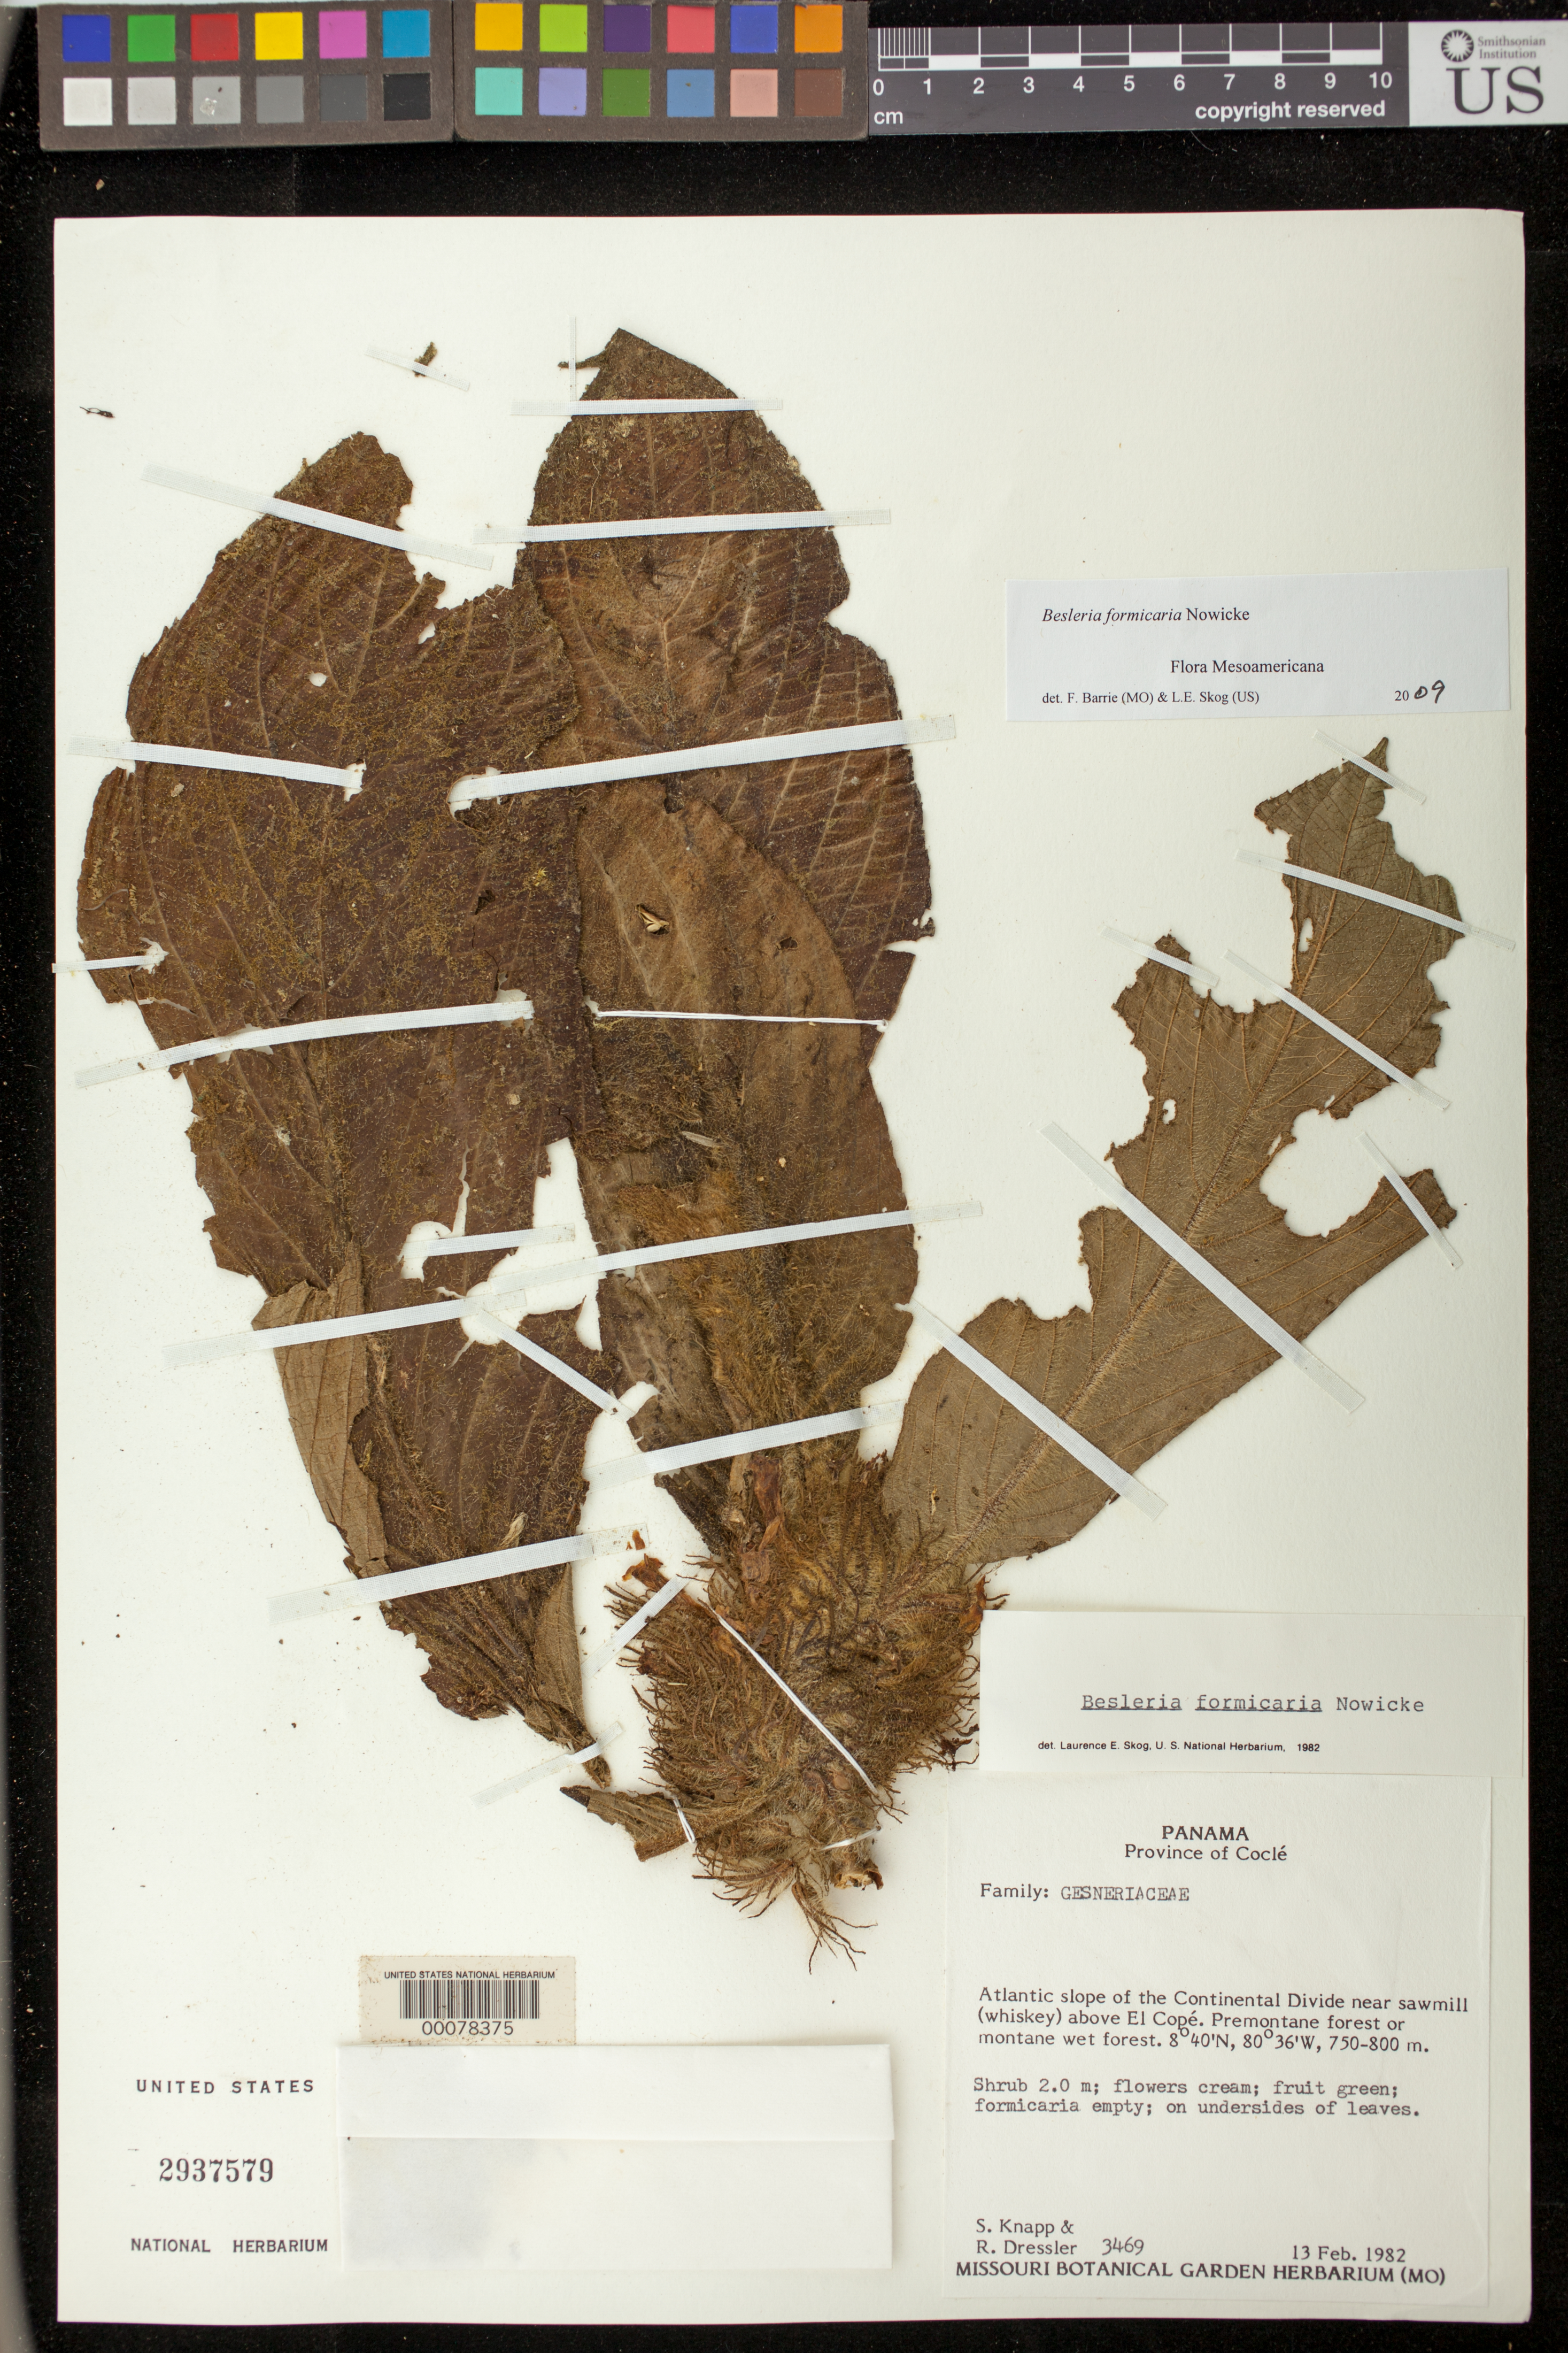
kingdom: Plantae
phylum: Tracheophyta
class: Magnoliopsida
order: Lamiales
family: Gesneriaceae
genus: Besleria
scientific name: Besleria formicaria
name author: Nowicke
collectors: S. Knapp & R. Dressler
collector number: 3469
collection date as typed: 13 Feb 1982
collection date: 1982-02-13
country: Panama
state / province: Coclé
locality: Atlantic slope of the continental divide near sawmill (whiskey) above El Cope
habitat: Premontane forest or montane wet forest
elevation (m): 750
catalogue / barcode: US 2937579